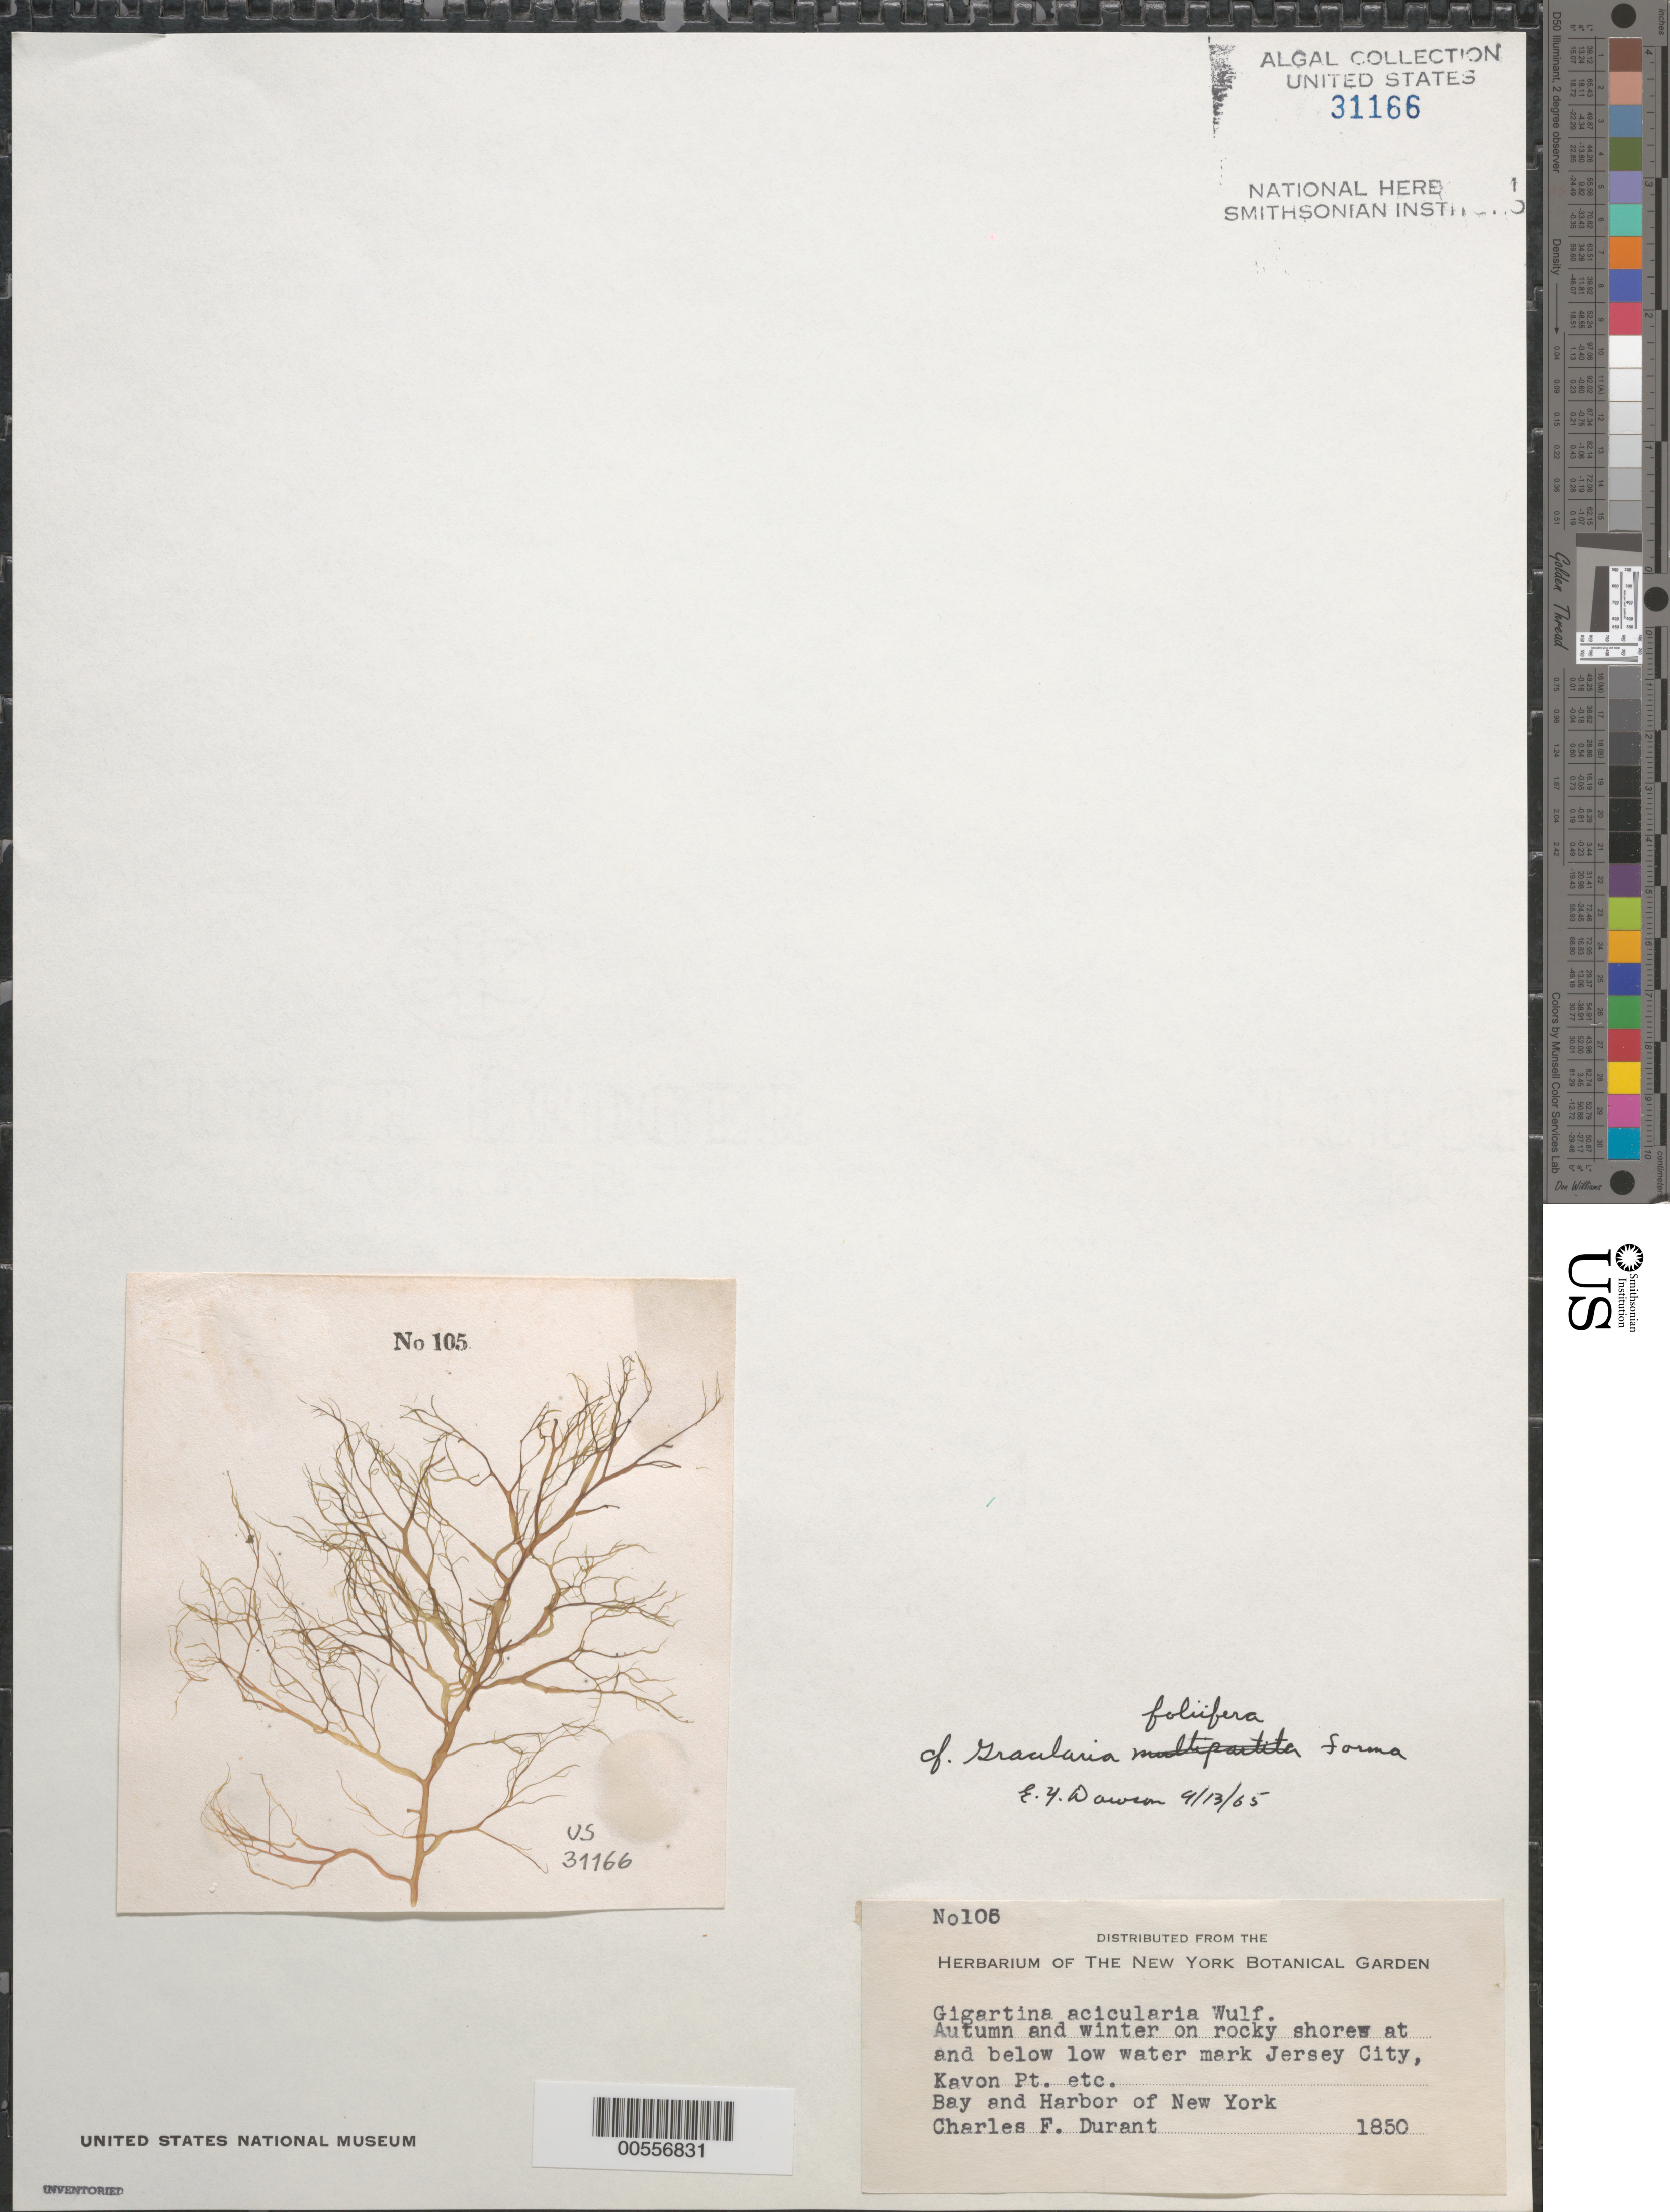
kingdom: Plantae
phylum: Rhodophyta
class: Florideophyceae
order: Gracilariales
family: Gracilariaceae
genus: Gracilaria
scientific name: Gracilaria foliifera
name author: (Forssk.) Børgesen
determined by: Dawson, E. Y.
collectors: C. Durant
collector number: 105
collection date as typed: Fal 1850 AND -- Win 1850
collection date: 1850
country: United States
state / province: New Jersey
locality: Jersey City, Kavon Point, New York Bay and New York Harbor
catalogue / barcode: US 31166